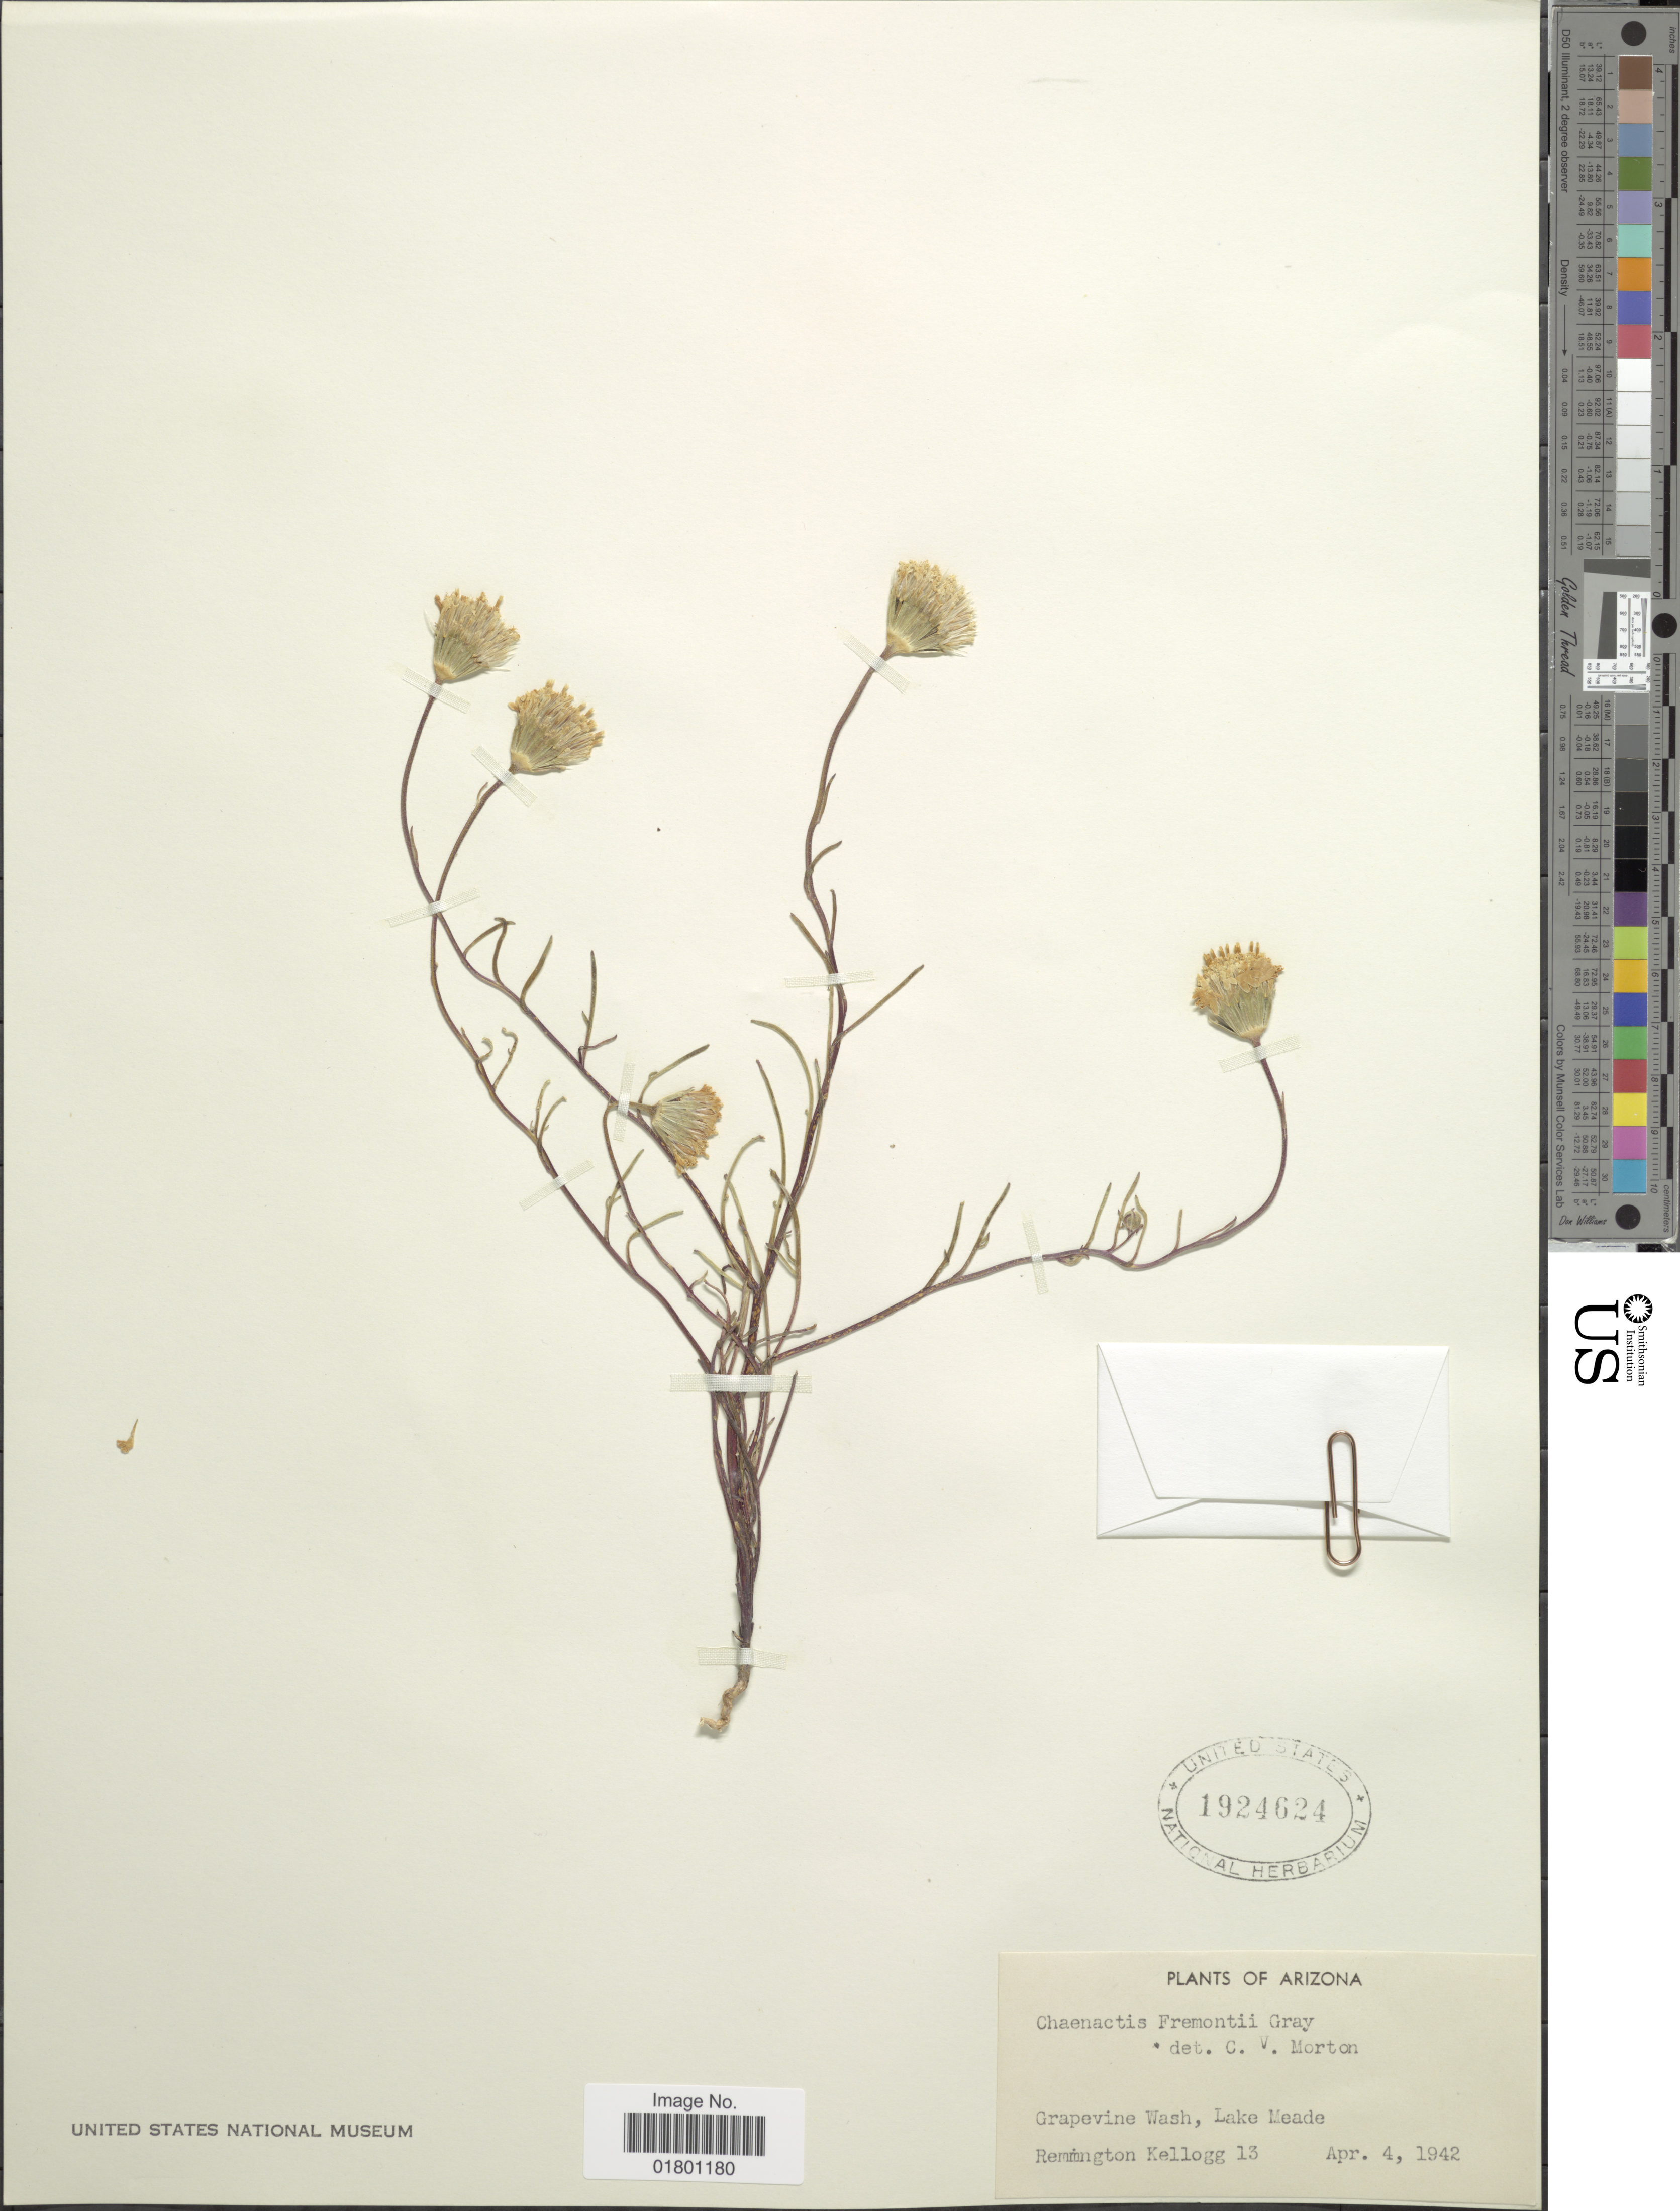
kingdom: Plantae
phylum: Tracheophyta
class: Magnoliopsida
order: Asterales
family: Asteraceae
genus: Chaenactis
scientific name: Chaenactis fremontii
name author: A. Gray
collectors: R. Kellogg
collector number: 13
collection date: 1942-04-04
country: United States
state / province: Arizona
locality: Grapevine Wash, Lake Meade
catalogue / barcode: US 1924624